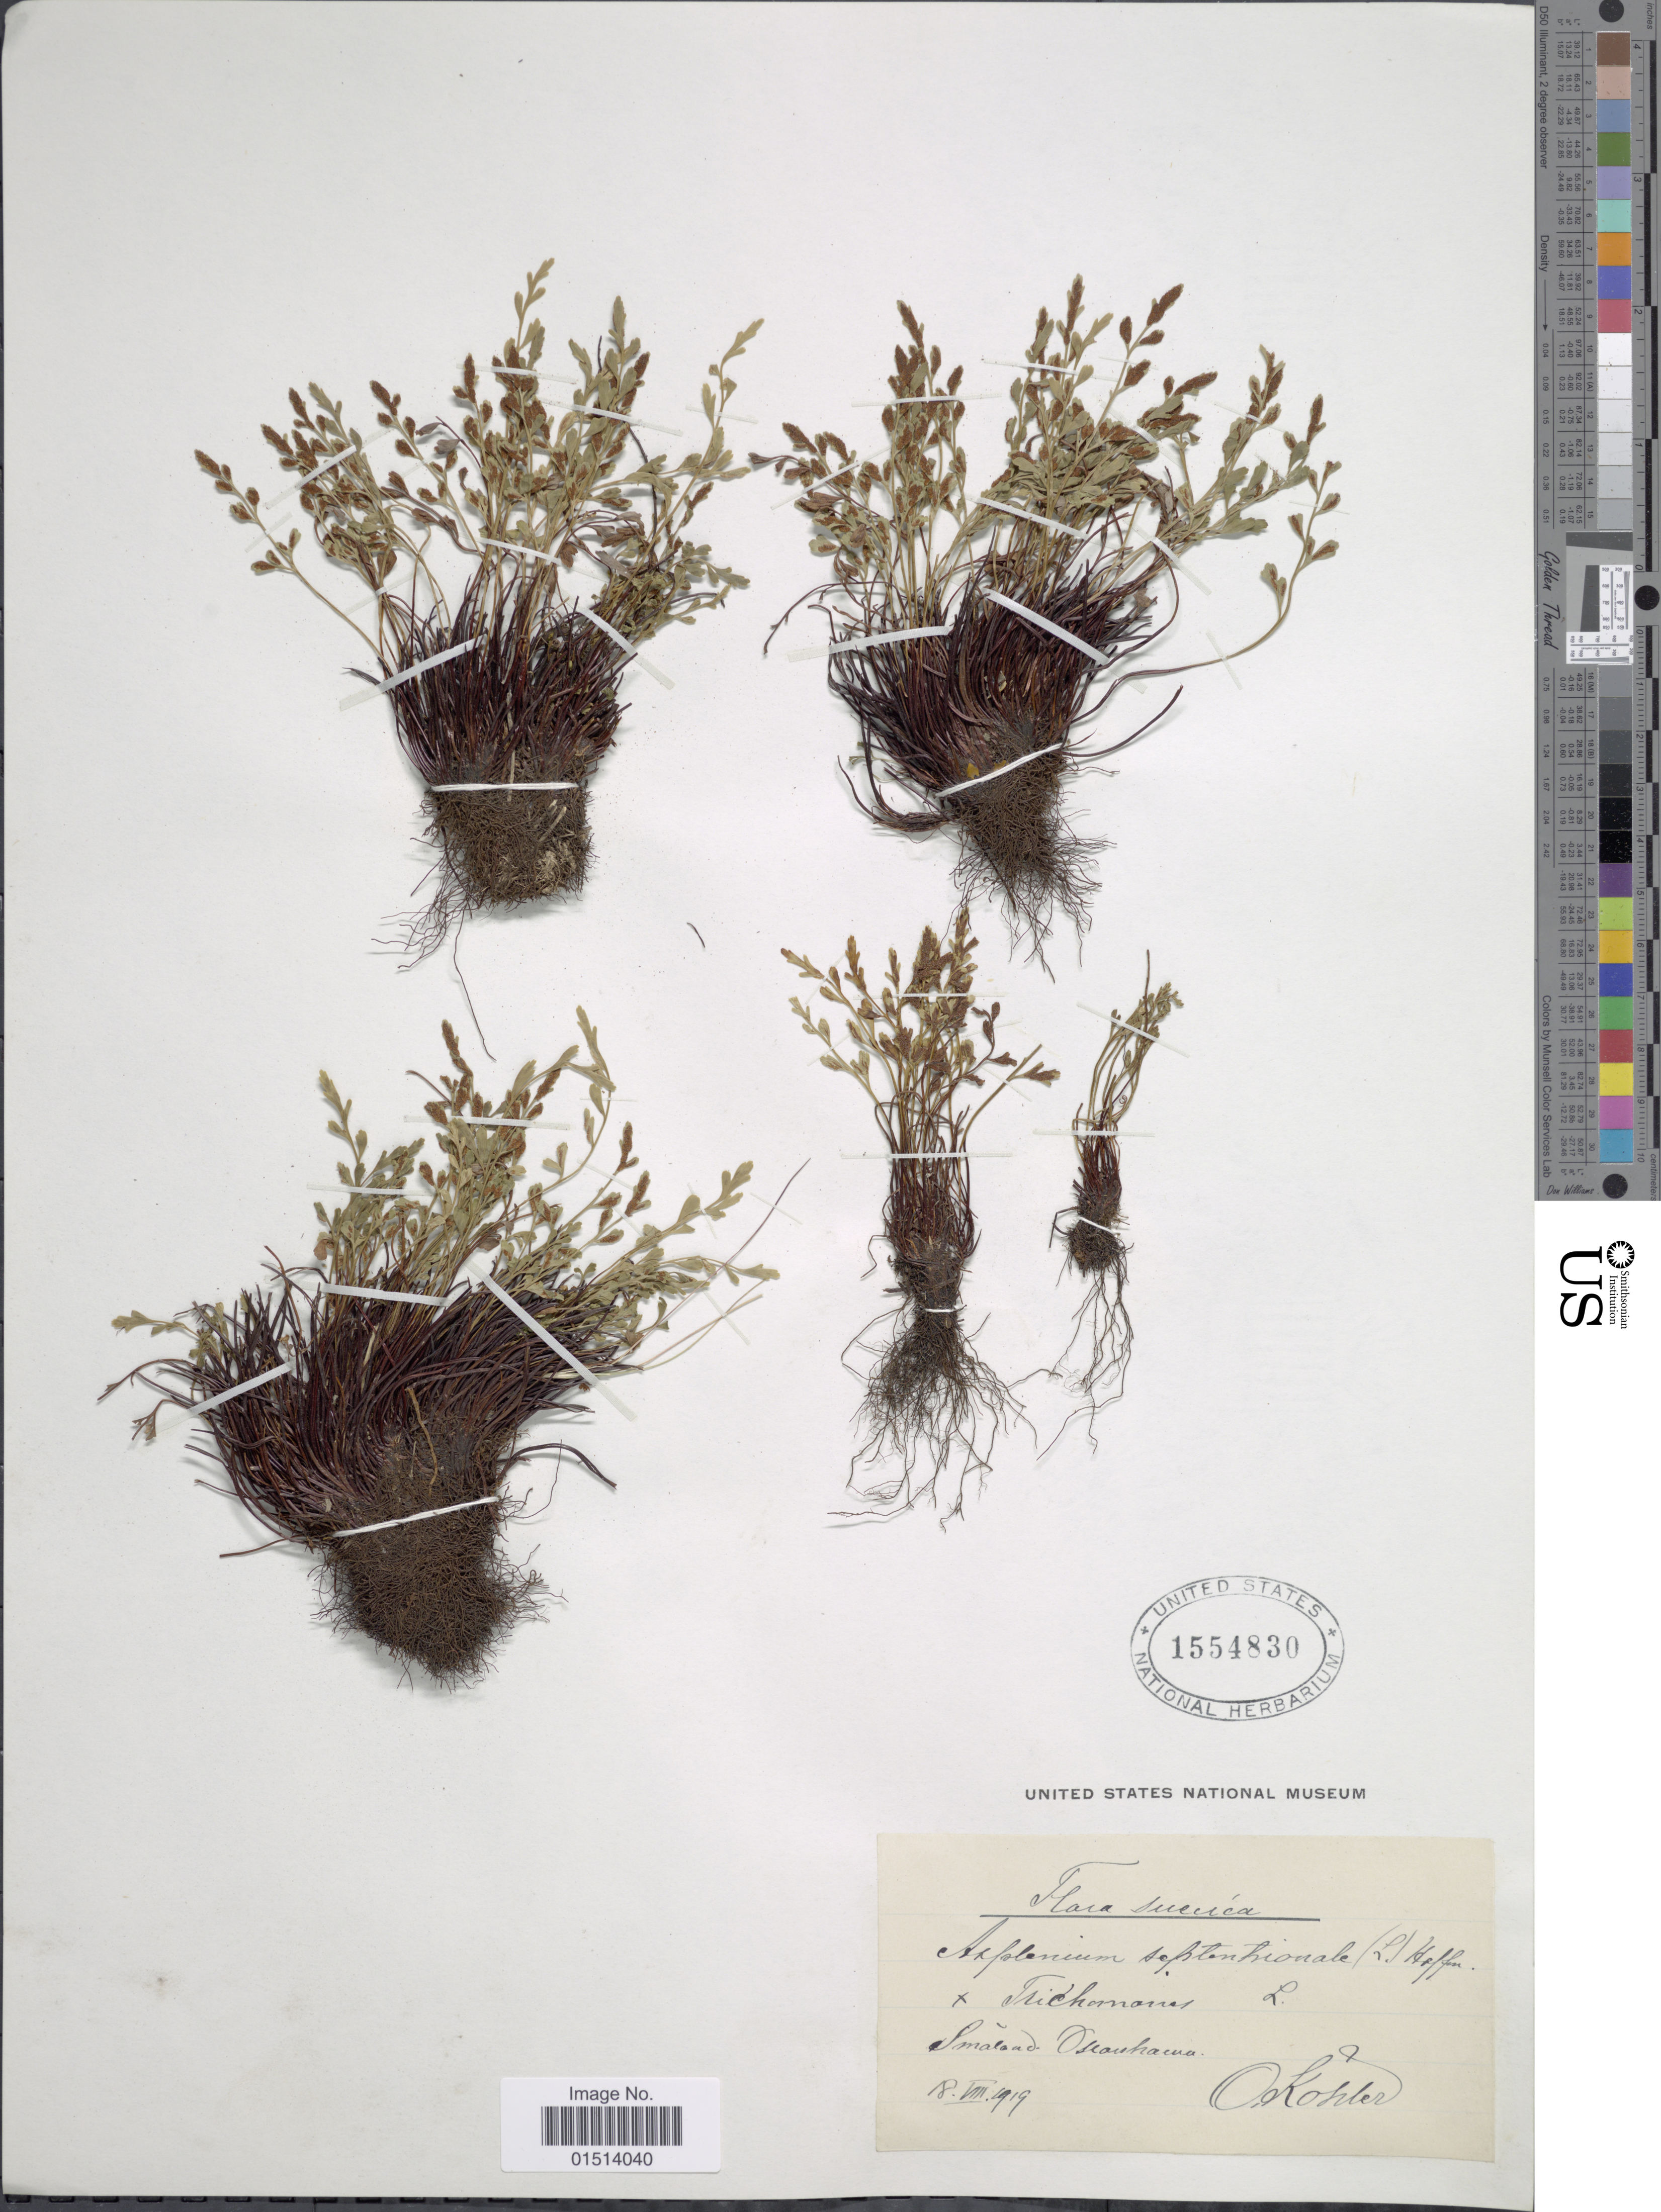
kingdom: Plantae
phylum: Tracheophyta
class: Polypodiopsida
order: Polypodiales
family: Aspleniaceae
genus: Asplenium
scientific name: Asplenium septentrionale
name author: (L.) Hoffm.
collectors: O. Köhler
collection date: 1919-08-18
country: Sweden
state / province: Kalmar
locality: Småland. Oskarshamn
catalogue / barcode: US 1554830